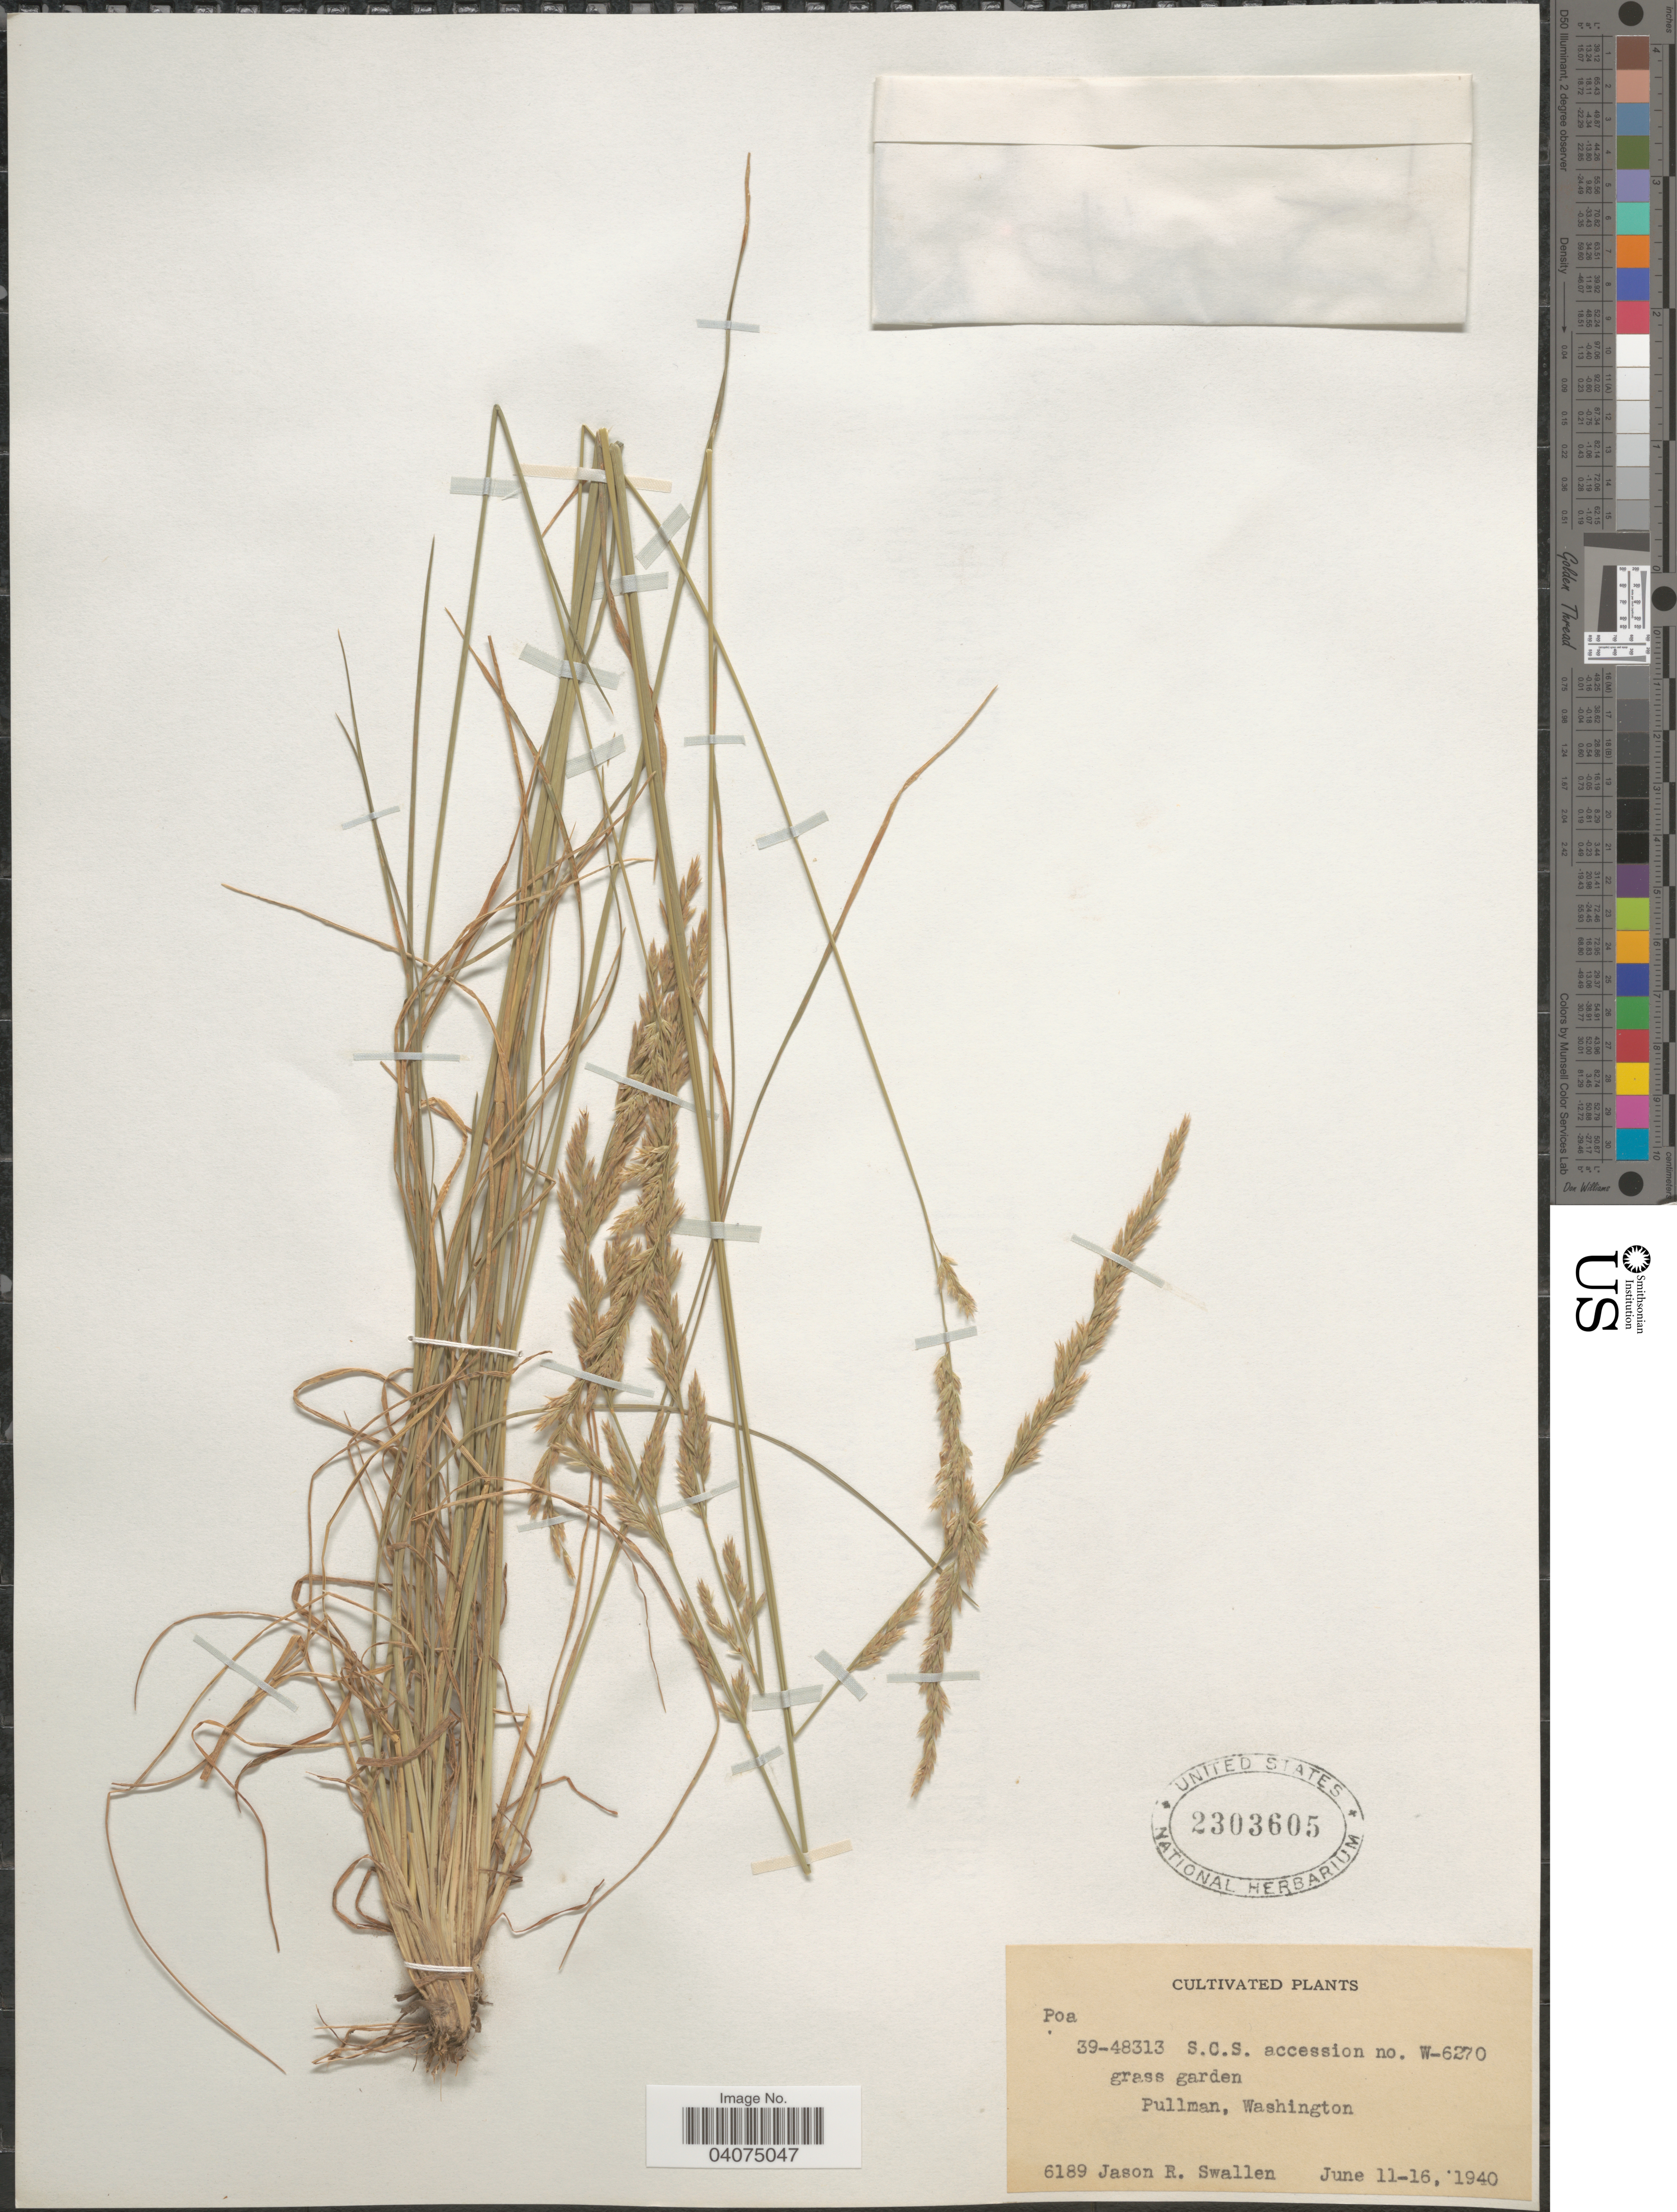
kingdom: Plantae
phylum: Tracheophyta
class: Liliopsida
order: Poales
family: Poaceae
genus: Poa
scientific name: Poa sp.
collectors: J. R. Swallen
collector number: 6189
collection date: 1940-06-11/1940-06-16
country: United States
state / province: Washington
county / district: Whitman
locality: Grass garden, Pullman.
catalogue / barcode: US 2303605